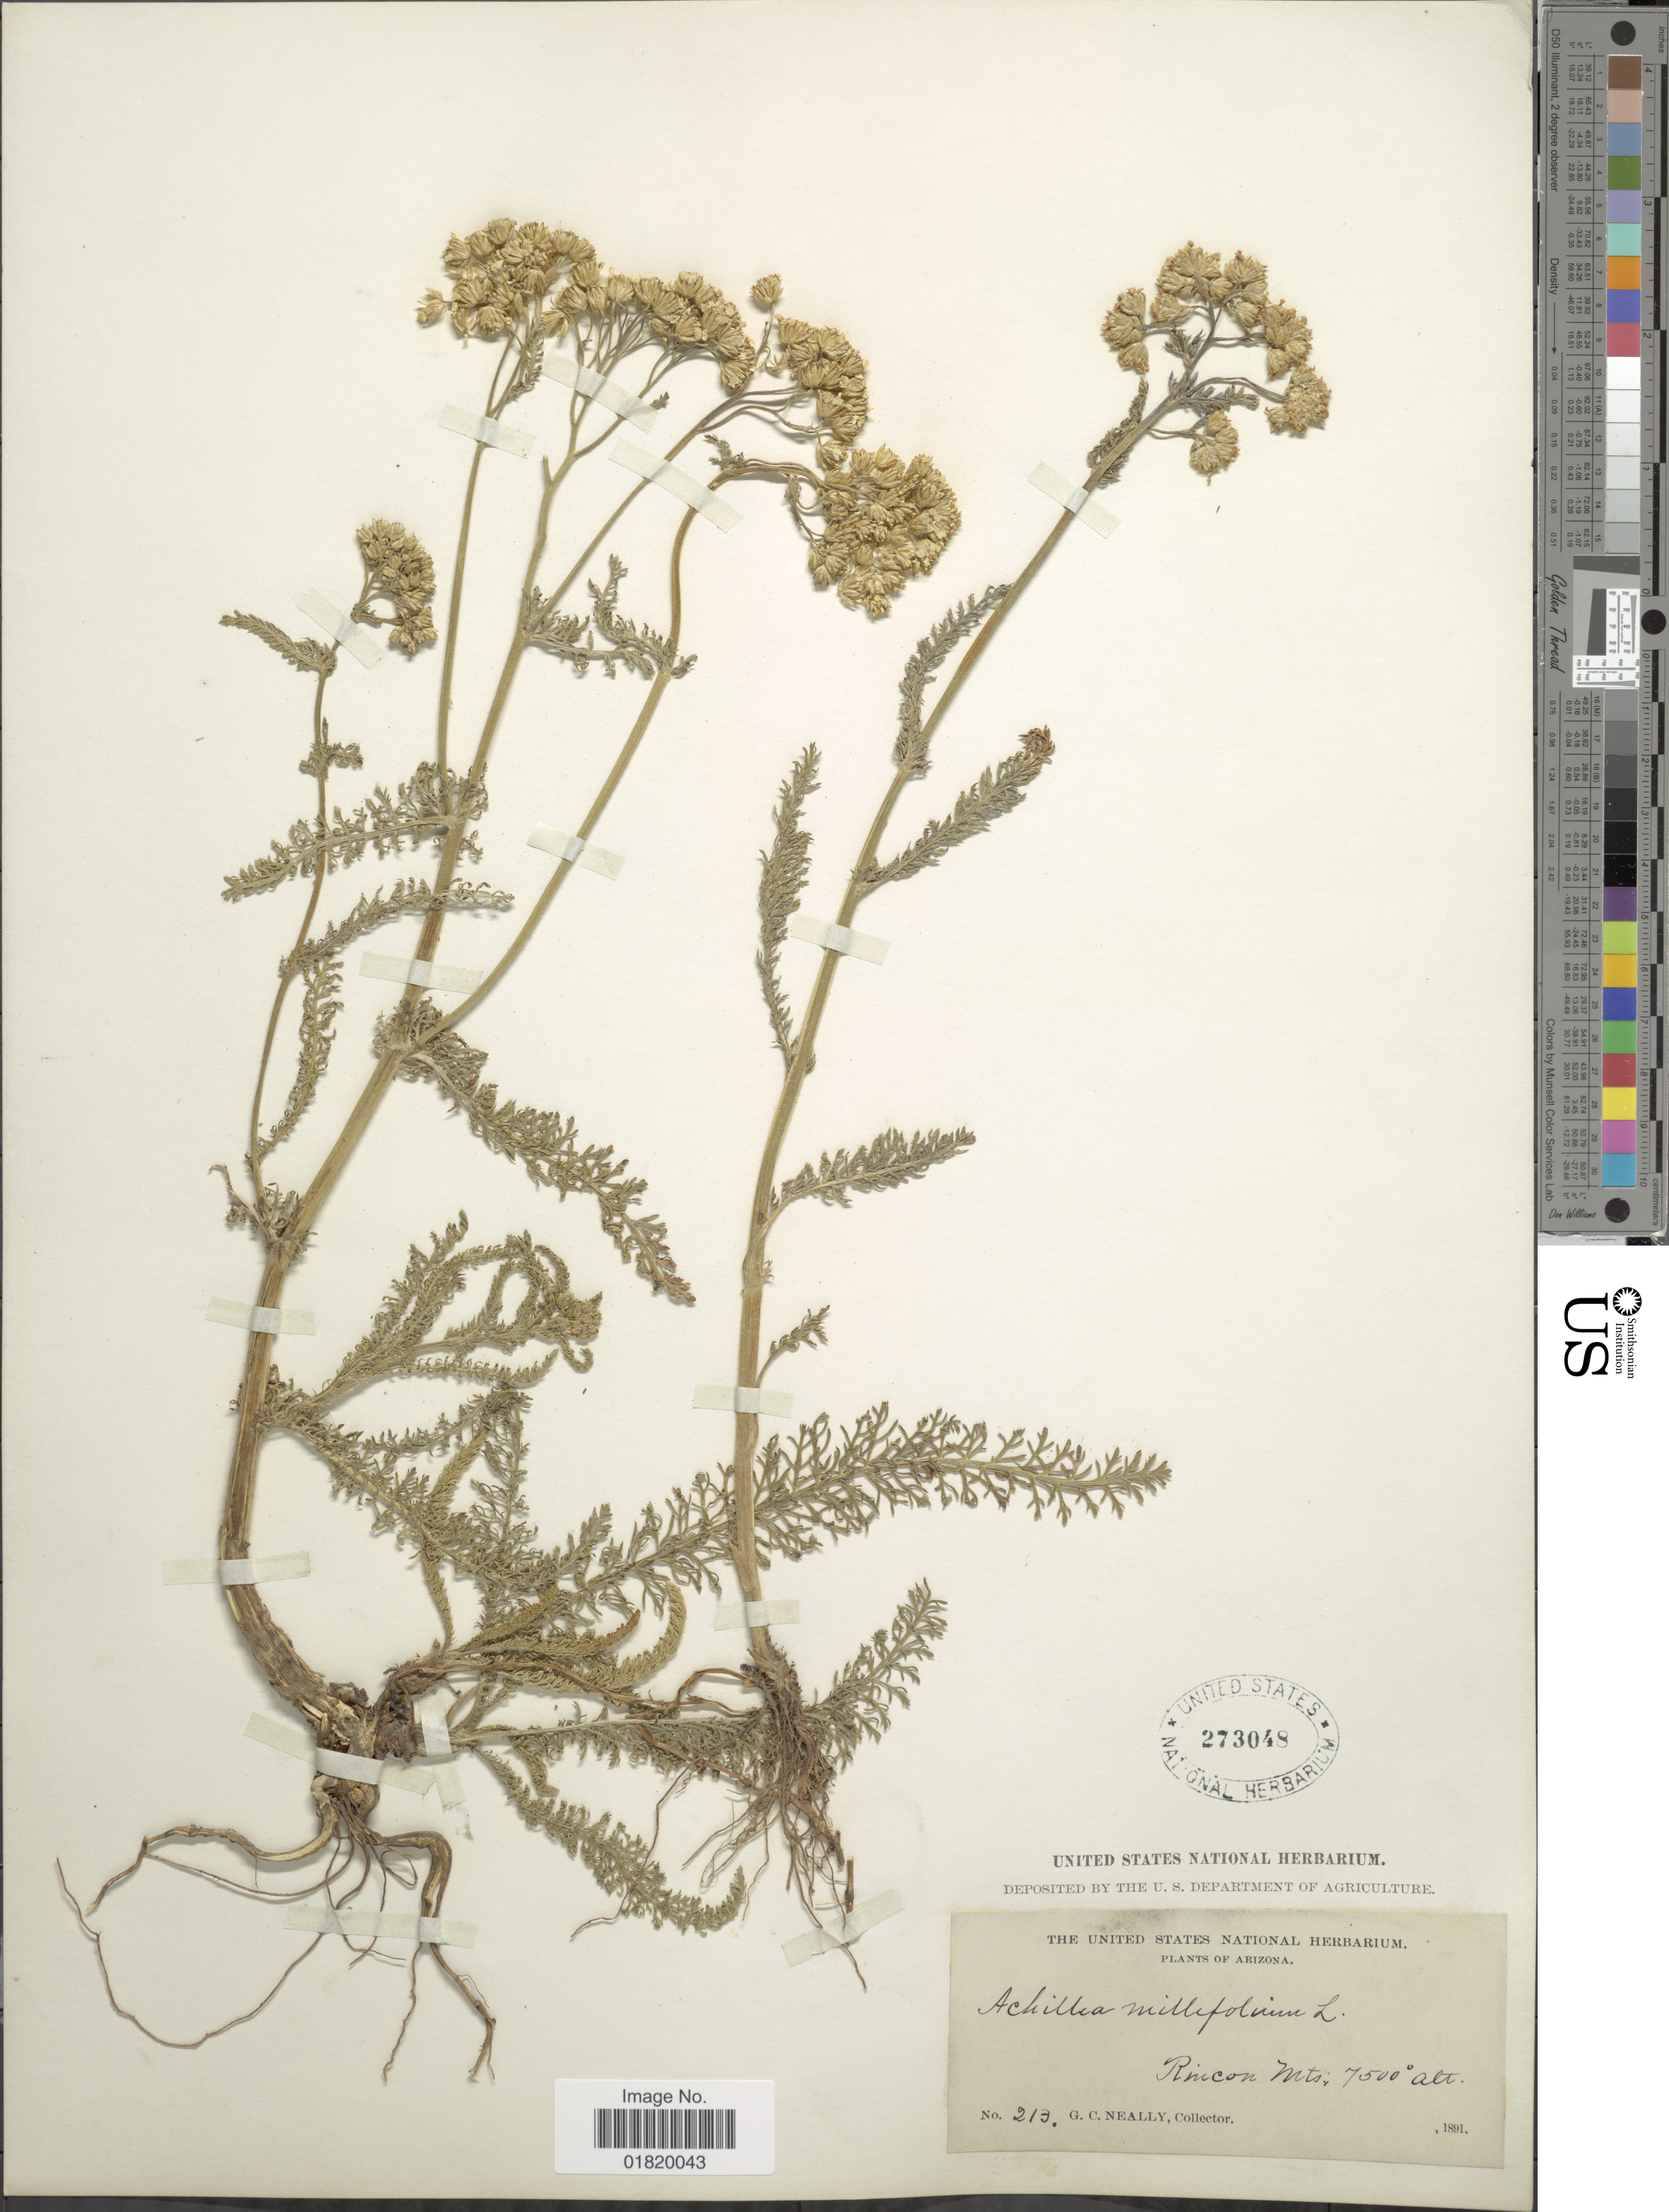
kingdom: Plantae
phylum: Tracheophyta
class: Magnoliopsida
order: Asterales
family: Asteraceae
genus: Achillea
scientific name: Achillea lanulosa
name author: Nutt.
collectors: G. Neally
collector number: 213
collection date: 1891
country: United States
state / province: Arizona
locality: Rincon Mts.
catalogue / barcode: US 273048